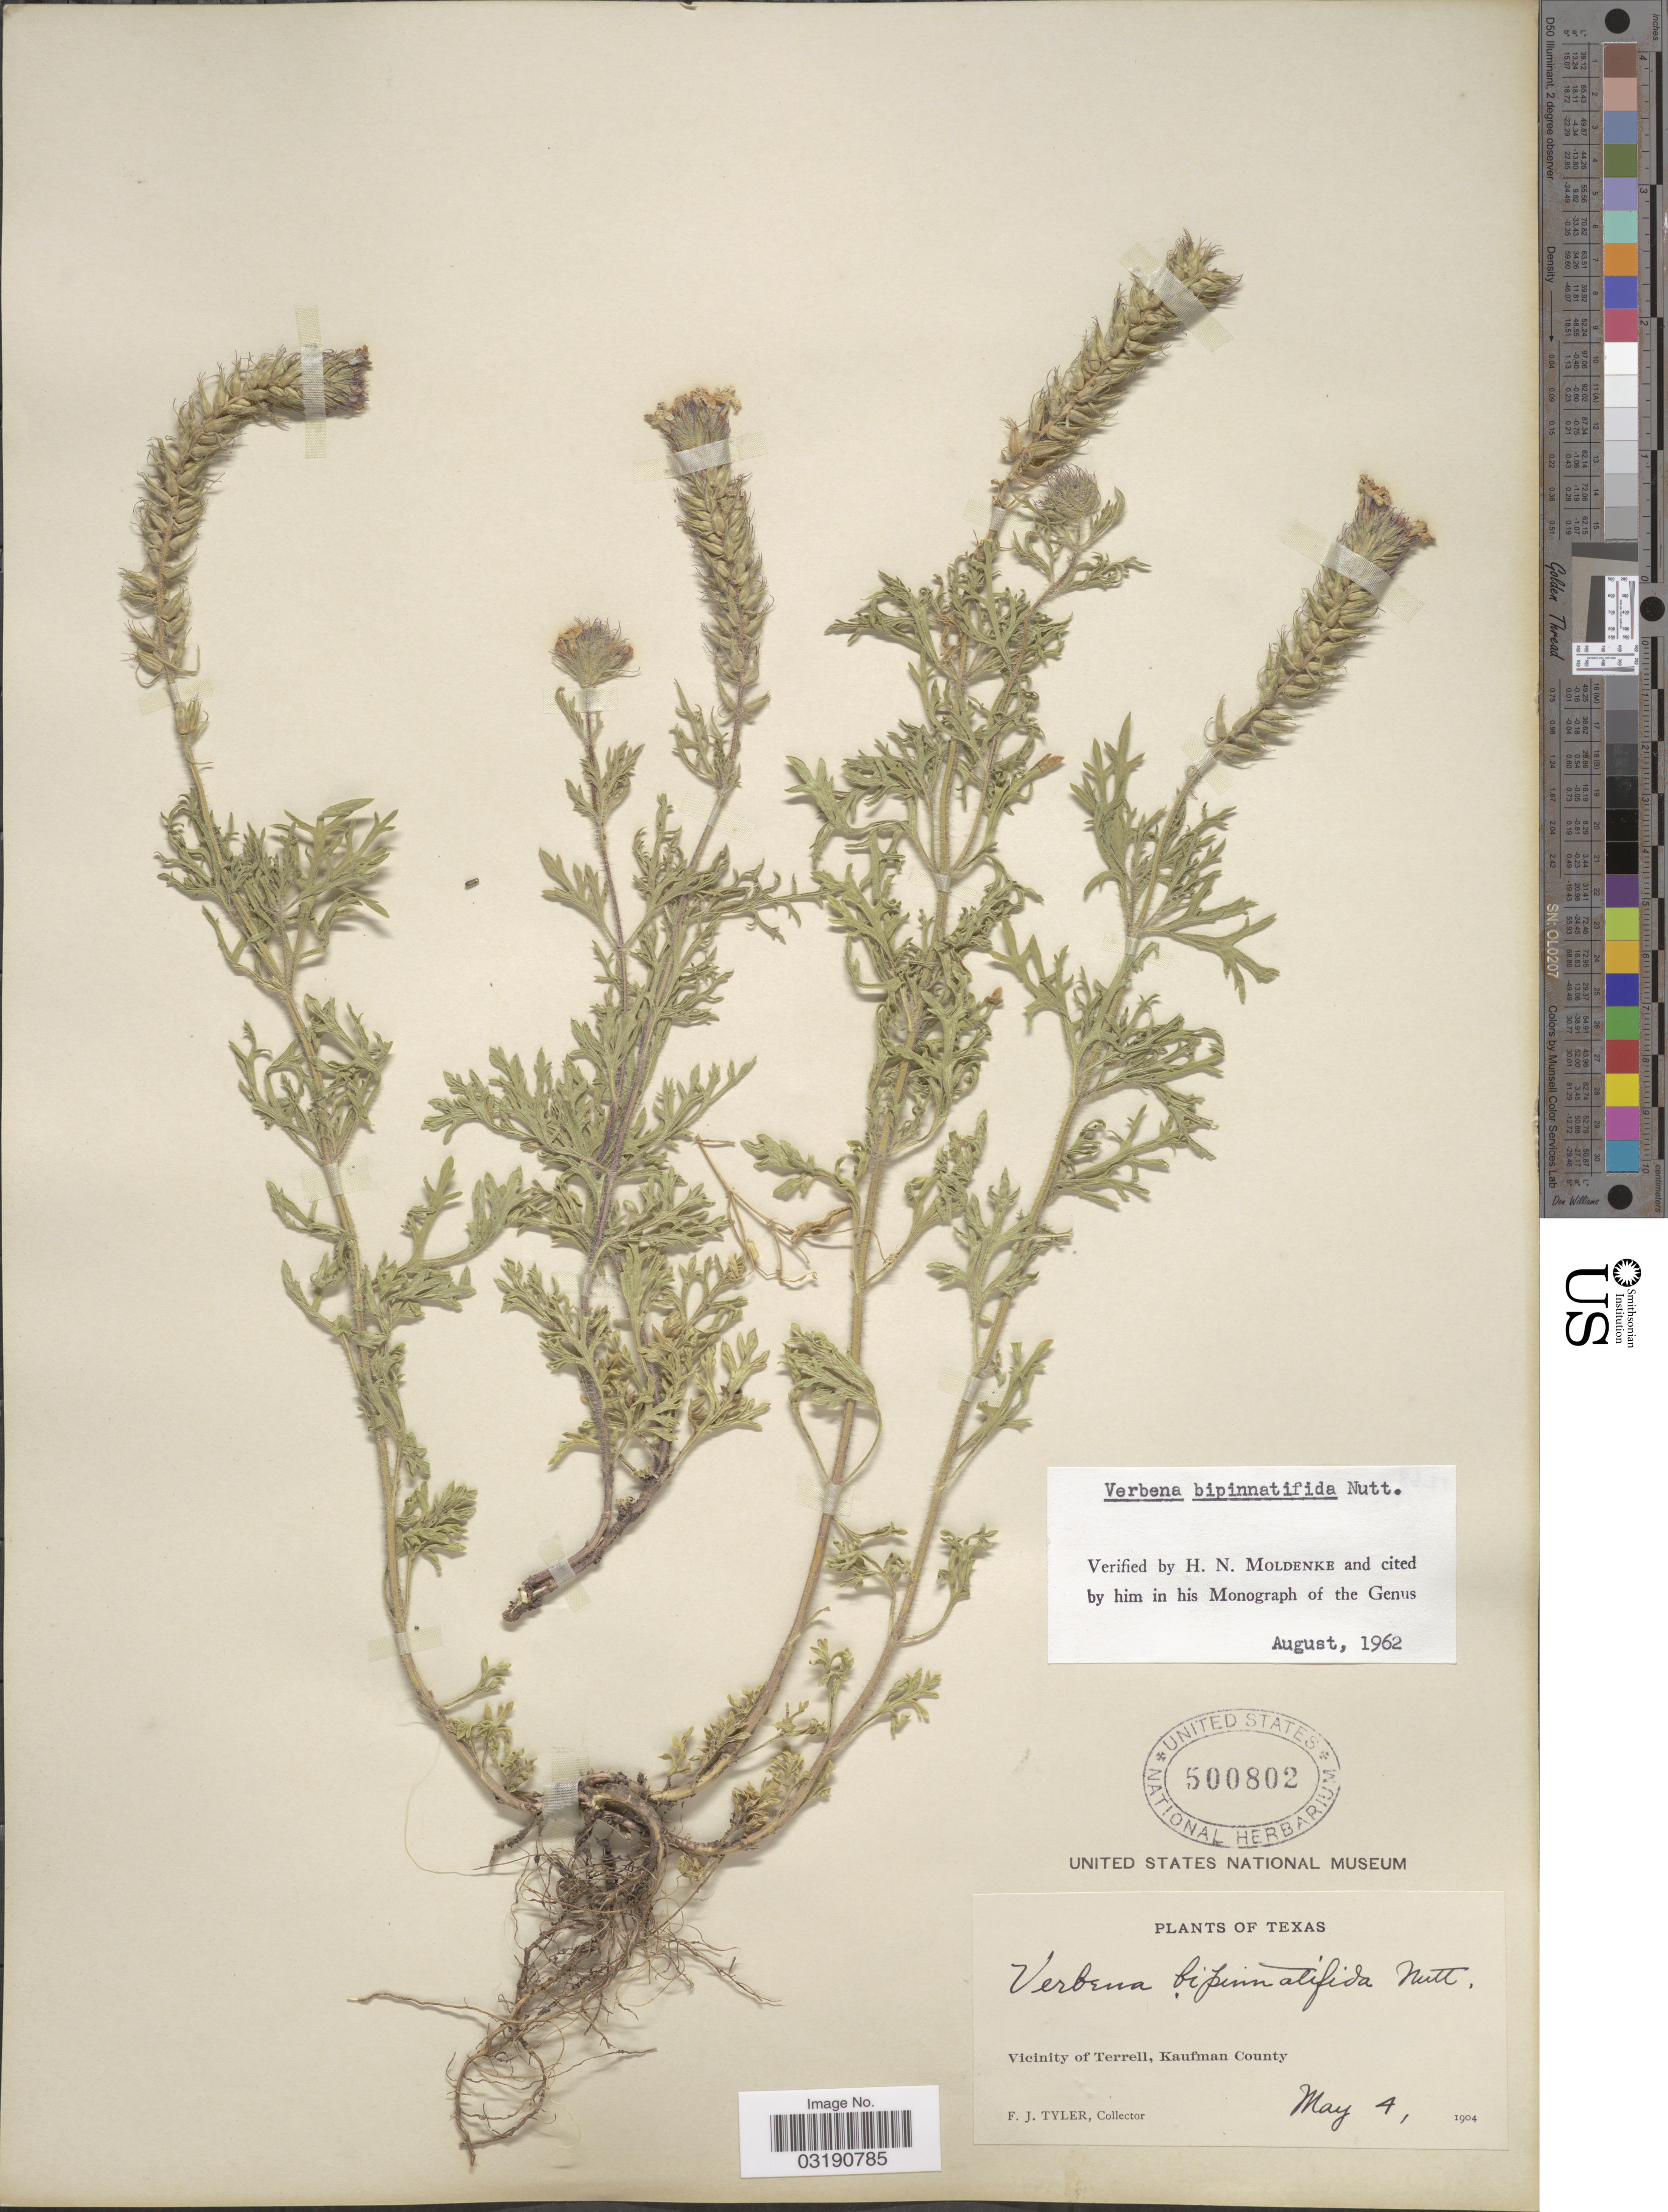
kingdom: Plantae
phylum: Tracheophyta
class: Magnoliopsida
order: Lamiales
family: Verbenaceae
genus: Verbena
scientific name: Verbena bipinnatifida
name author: (Schauer) Nutt.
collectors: F. Tyler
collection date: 1904-05-04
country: United States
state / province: Texas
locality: Vicinity of Terrell, Kaufman County.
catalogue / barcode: US 500802